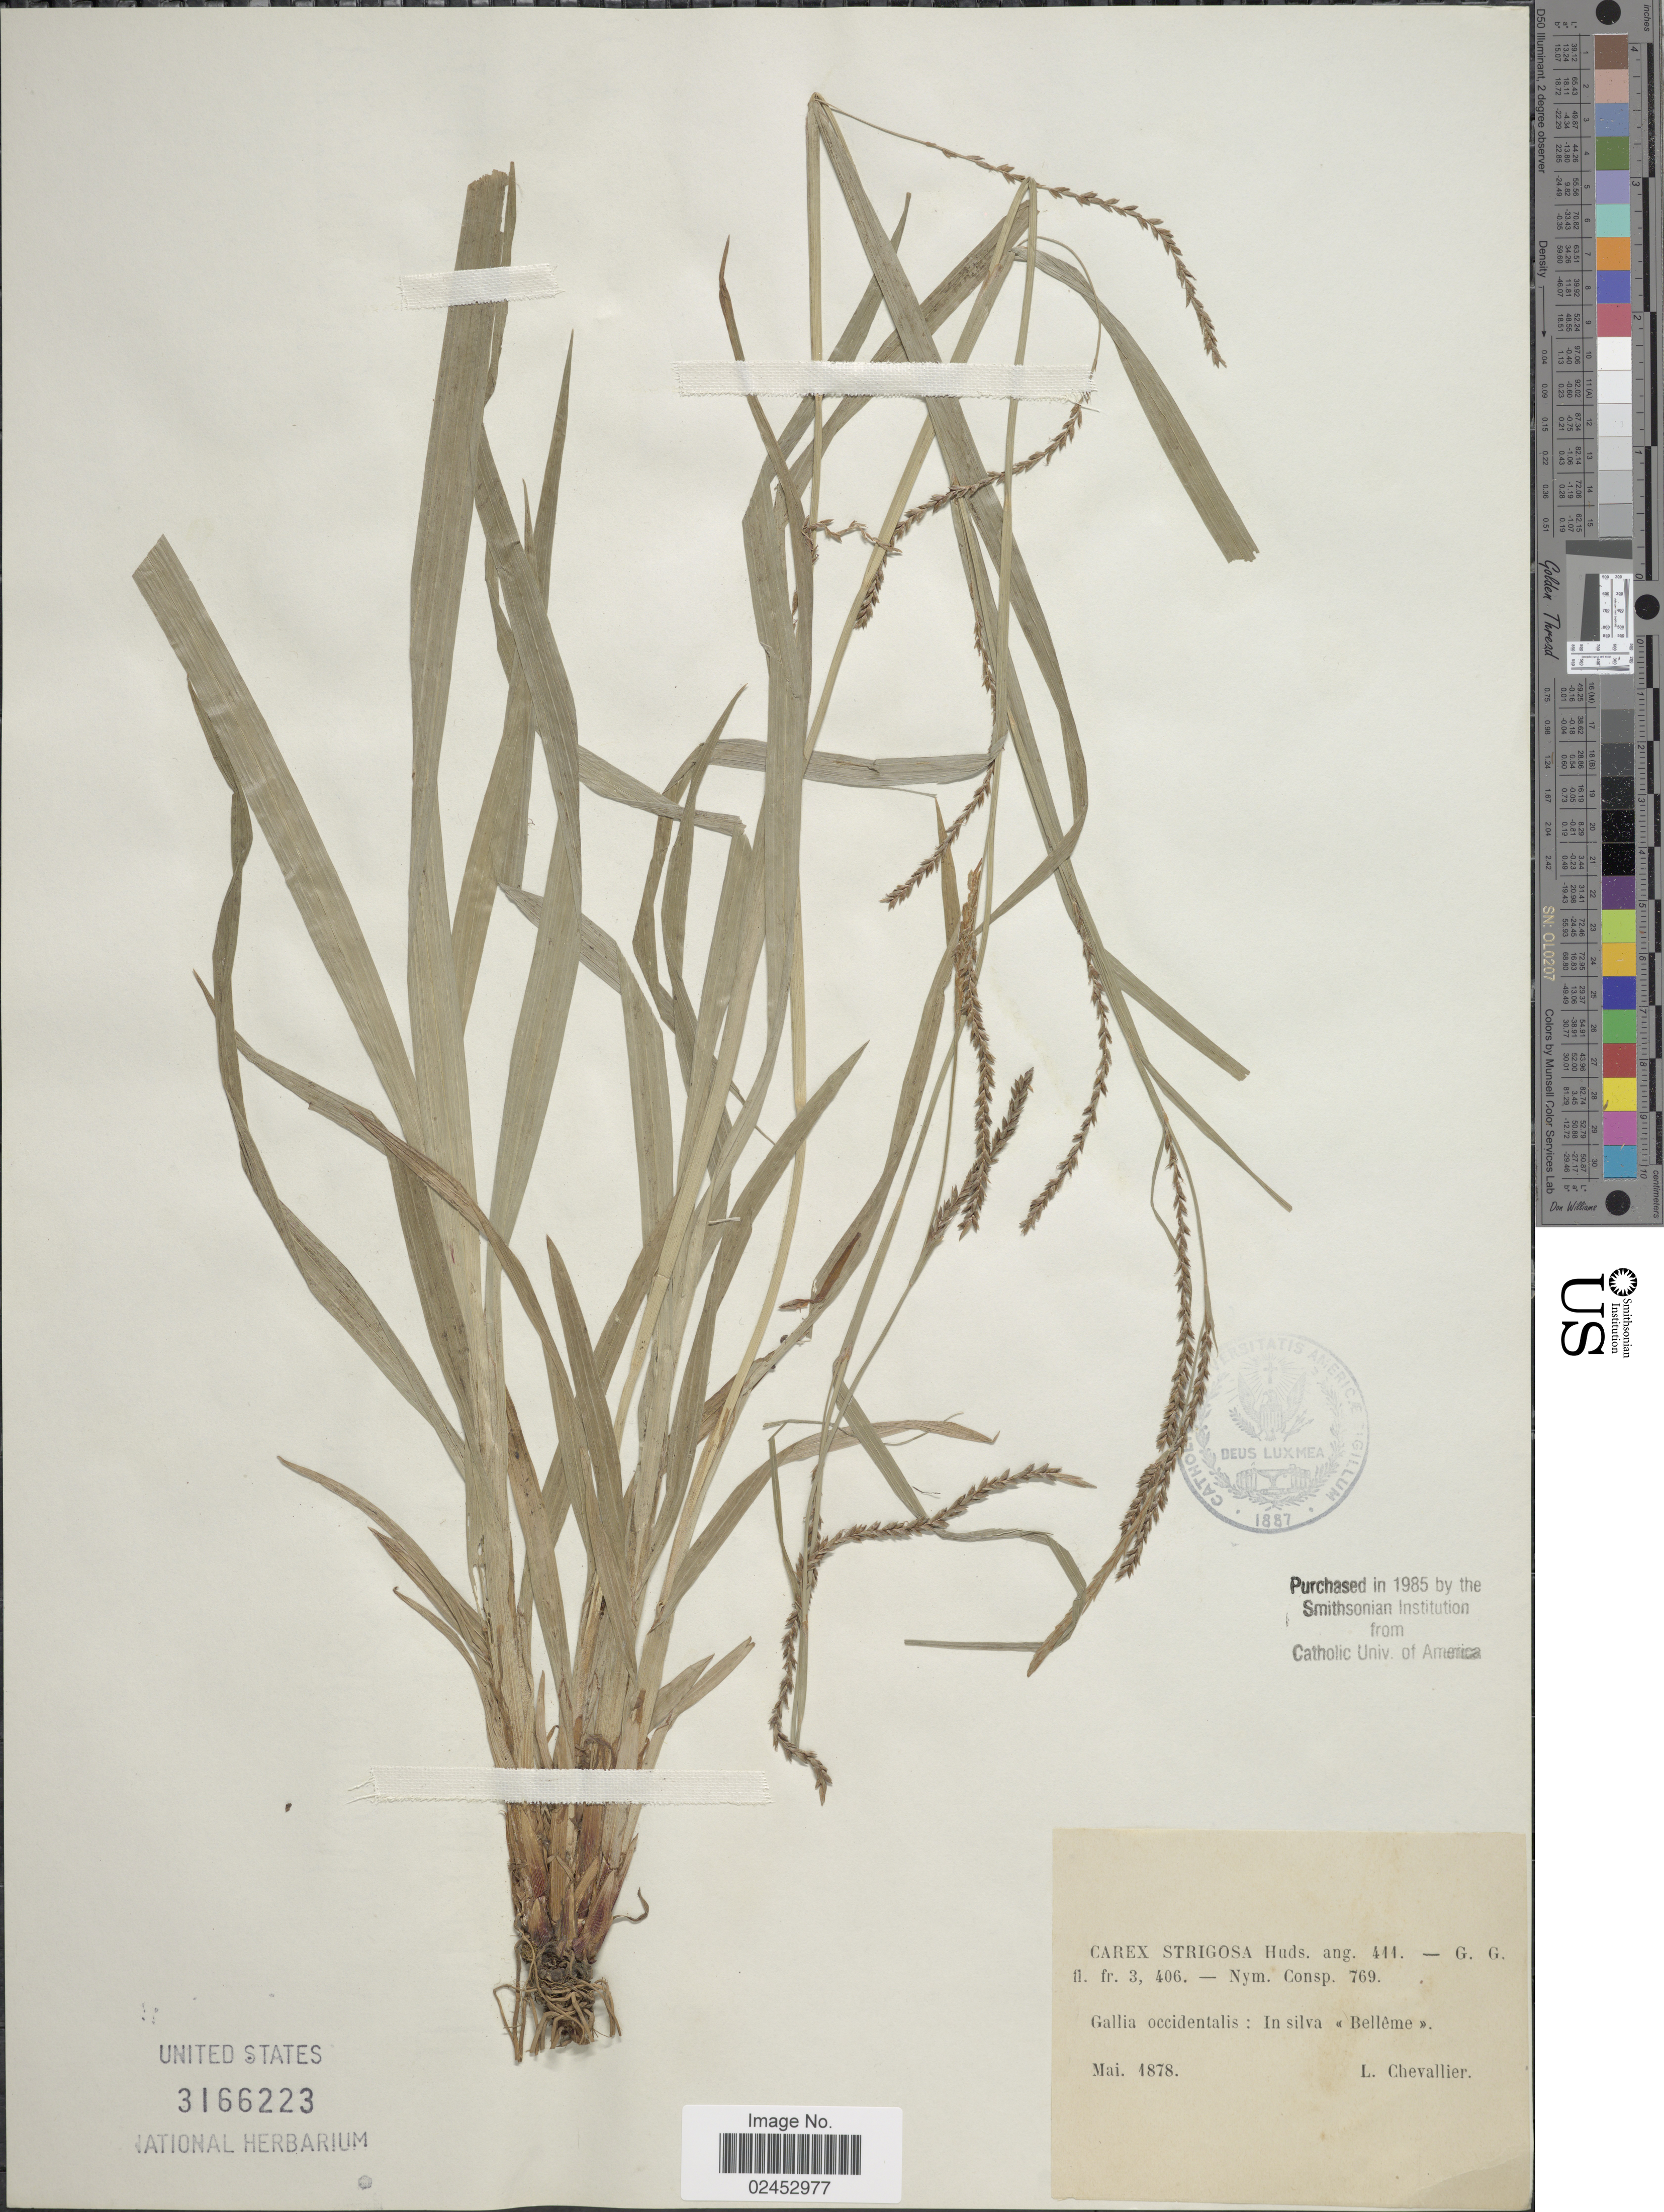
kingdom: Plantae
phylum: Tracheophyta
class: Liliopsida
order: Poales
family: Cyperaceae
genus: Carex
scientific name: Carex strigosa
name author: Huds.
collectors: L. Chevallier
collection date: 1878-05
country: France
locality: Gallia occidentalis: In silva << Belleme >>.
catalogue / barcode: US 3166223